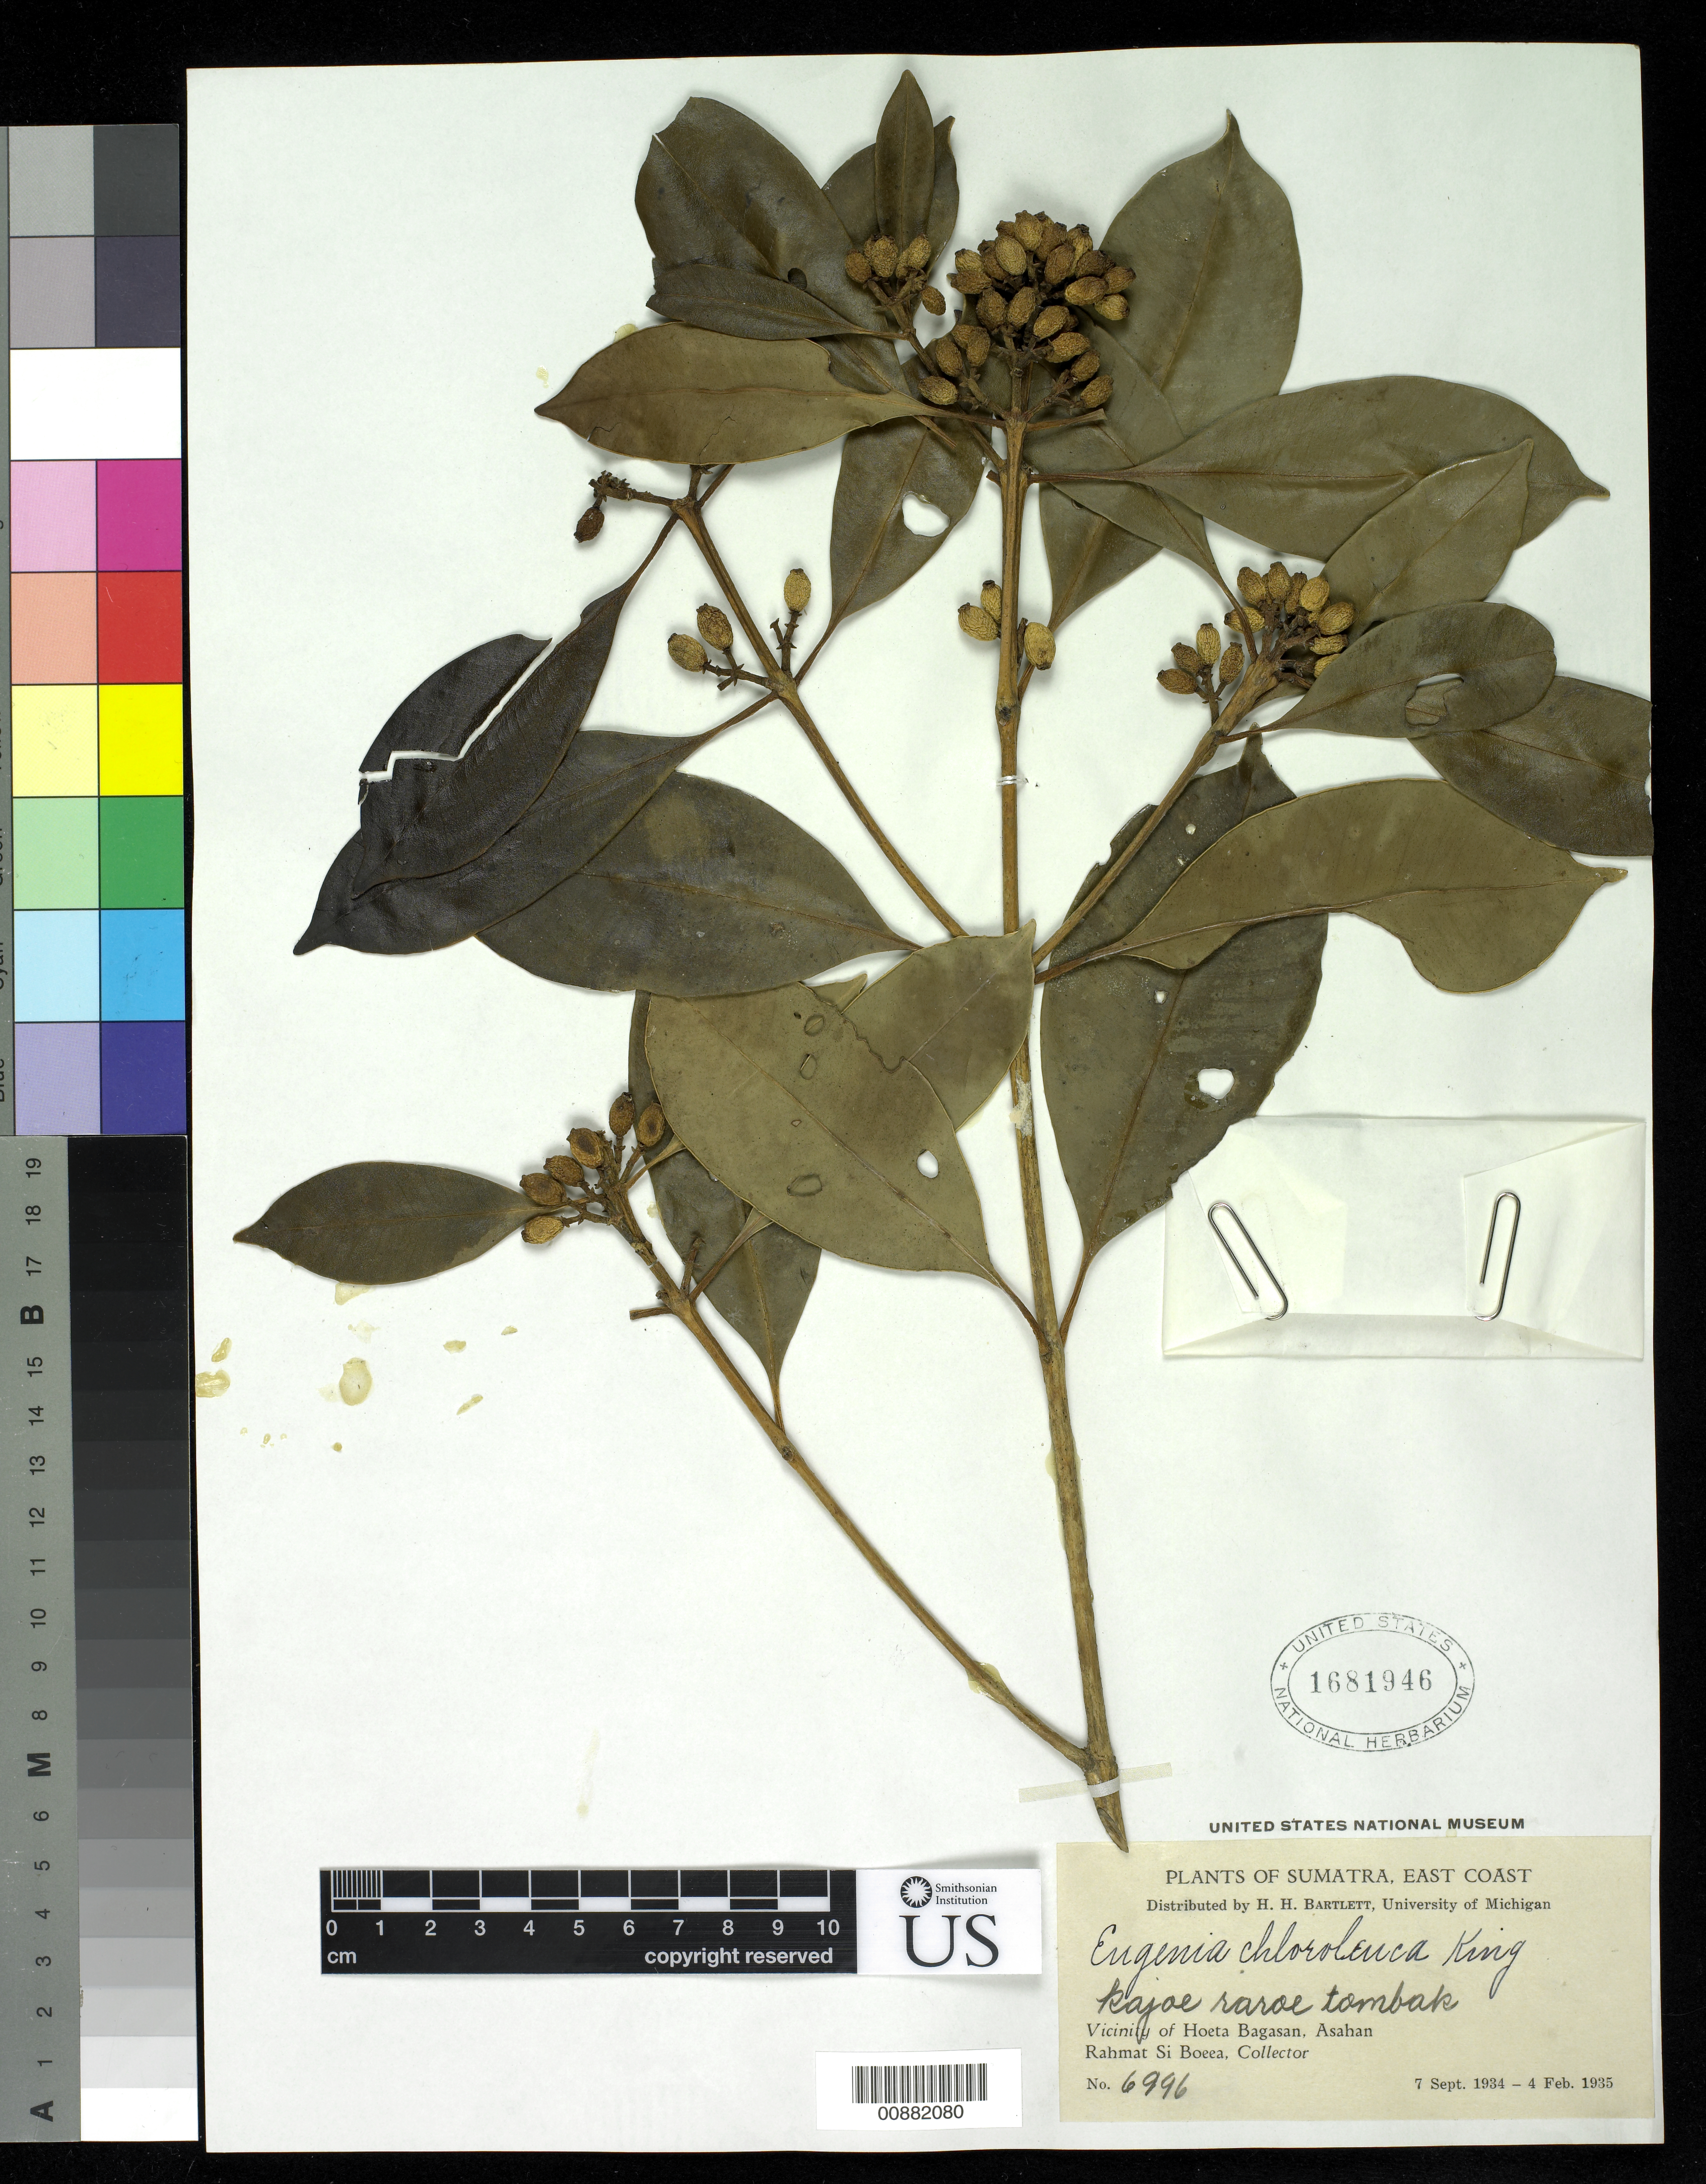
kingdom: Plantae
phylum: Tracheophyta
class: Magnoliopsida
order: Myrtales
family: Myrtaceae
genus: Syzygium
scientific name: Syzygium chloroleucum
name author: (King) Masam.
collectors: Rahmat Si Boeea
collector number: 6996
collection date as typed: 07 Sep 1934 to 04 Feb 1935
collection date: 1934-09-07/1935-02-04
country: Indonesia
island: Sumatra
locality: East coast; vicinity of Hoeta Bagasan, Asahan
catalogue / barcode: US 1681946